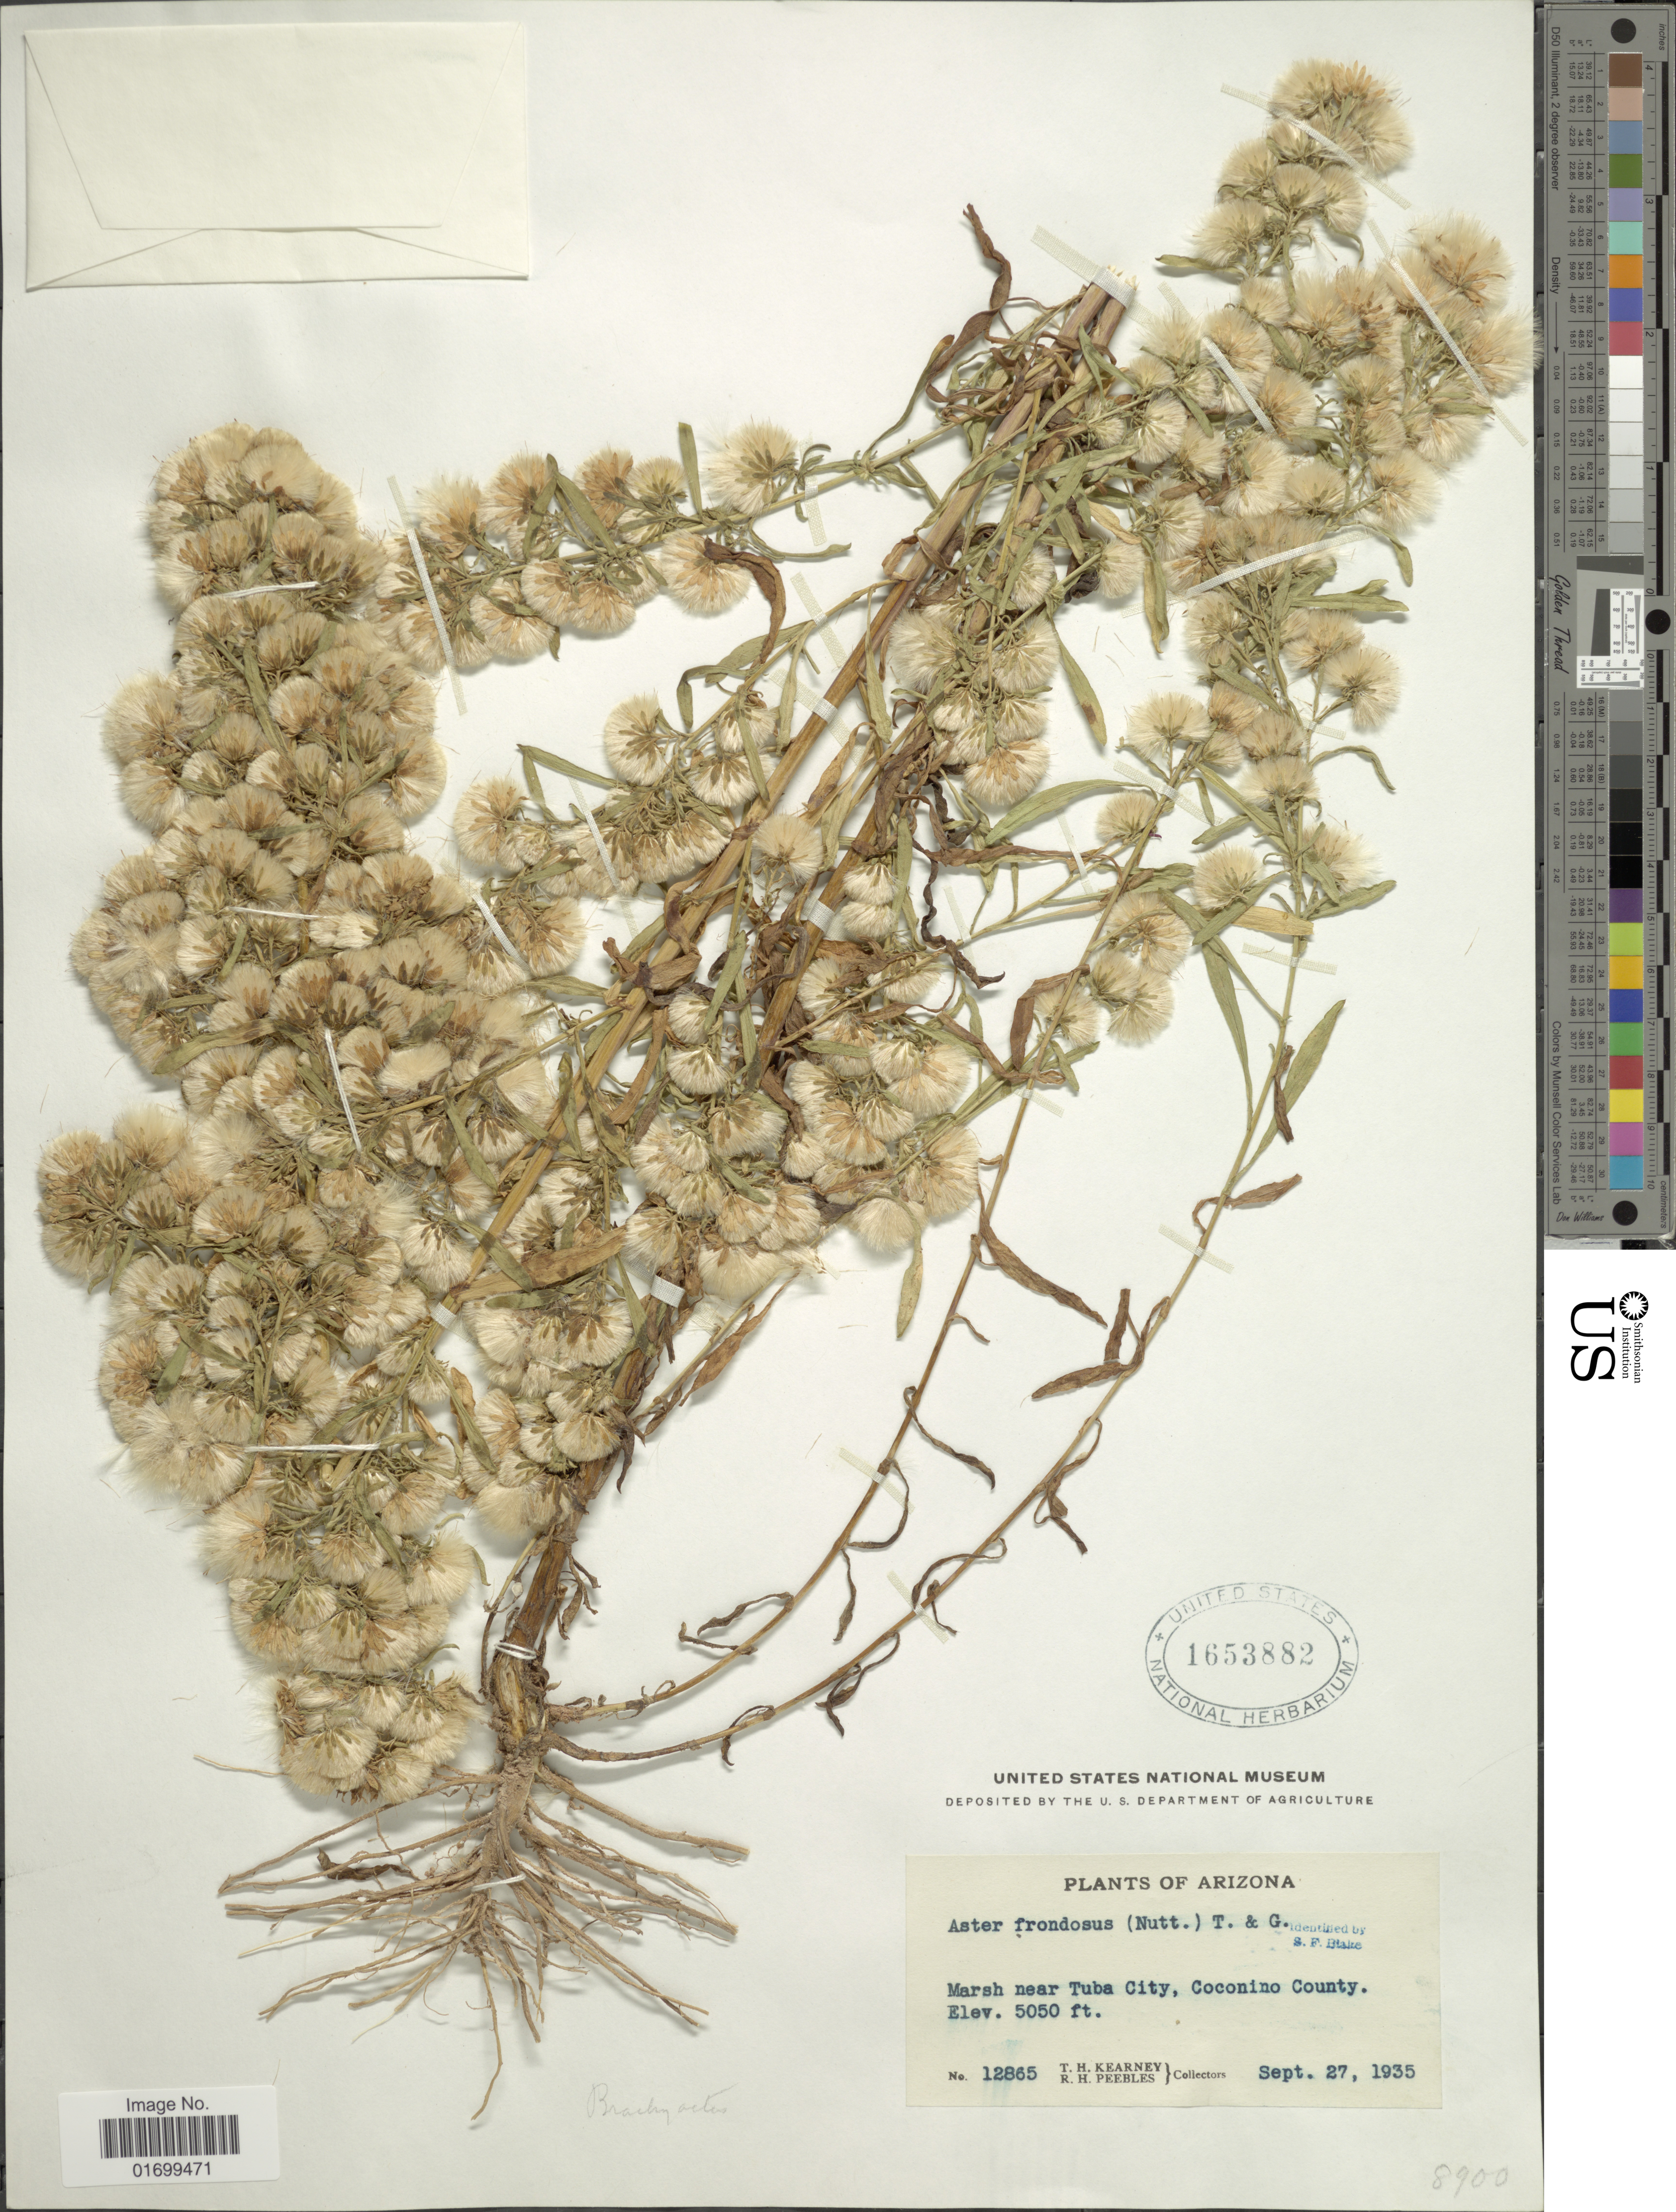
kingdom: Plantae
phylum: Tracheophyta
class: Magnoliopsida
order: Asterales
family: Asteraceae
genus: Symphyotrichum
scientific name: Symphyotrichum frondosum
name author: (Nutt.) G.L. Nesom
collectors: T. H. Kearney & R. H. Peebles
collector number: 12865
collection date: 1935-09-27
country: United States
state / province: Arizona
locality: Marsh near Tuba City, Coconino County.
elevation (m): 1539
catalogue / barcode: US 1653882